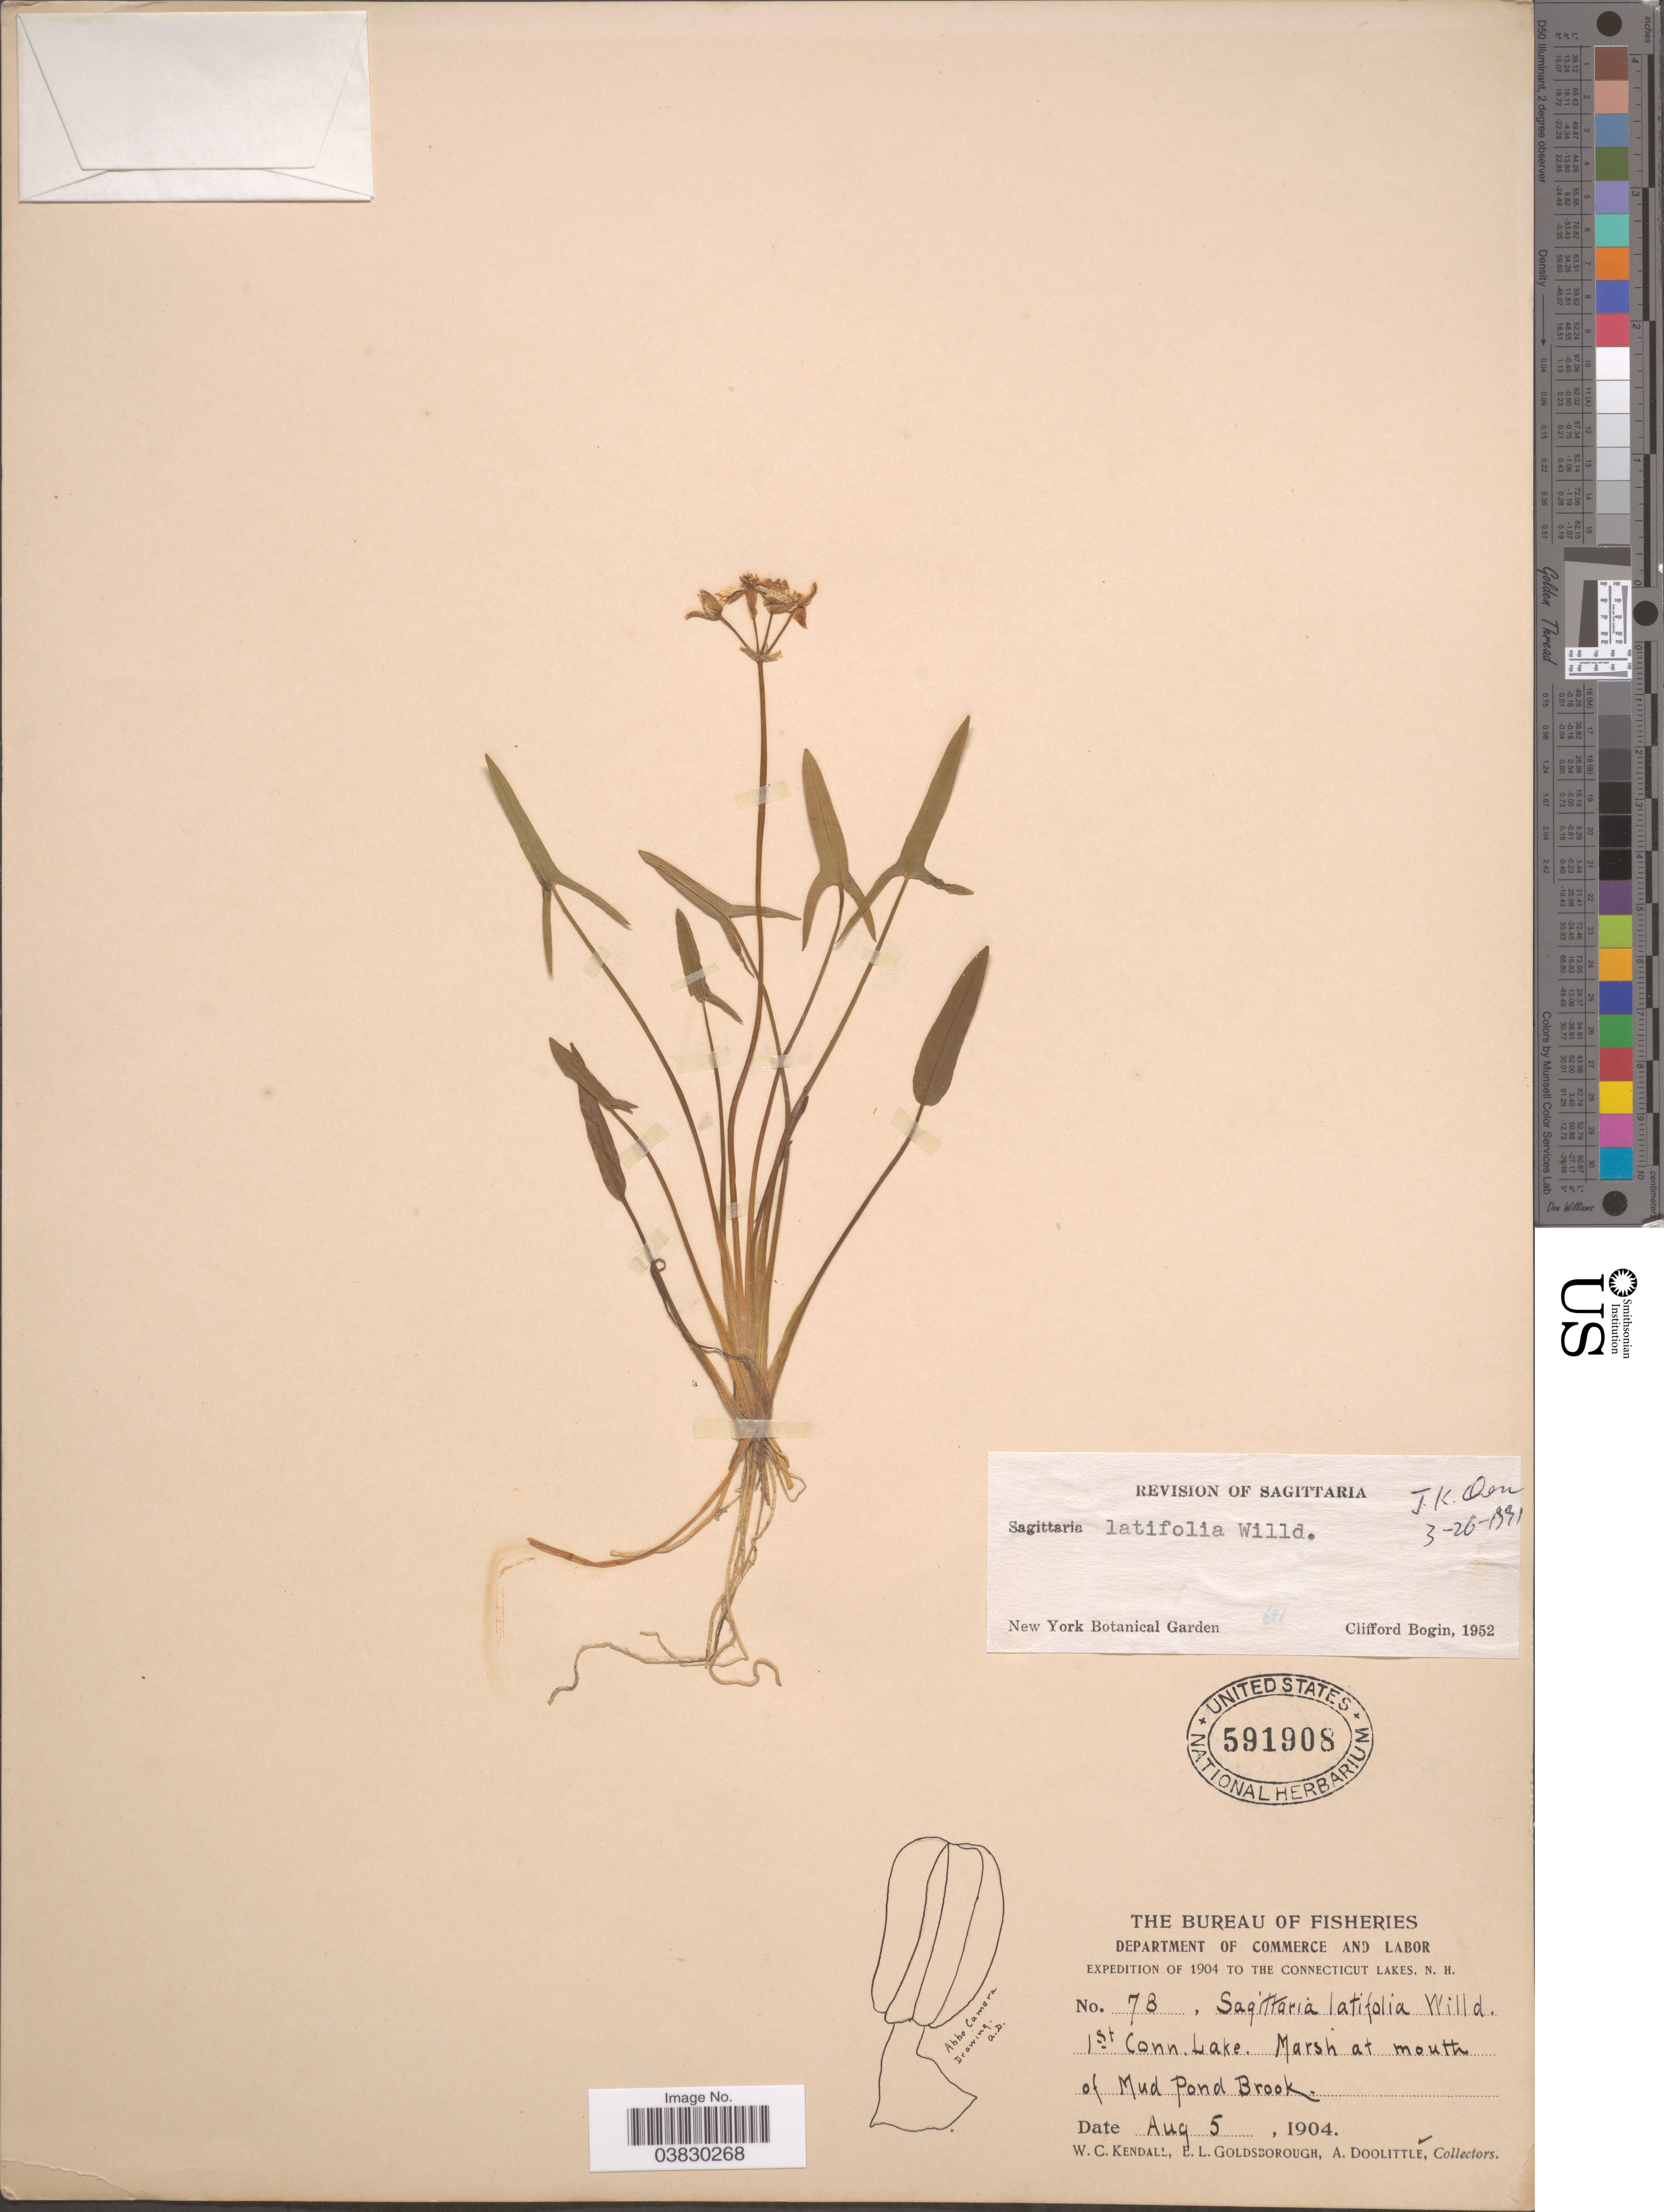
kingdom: Plantae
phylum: Tracheophyta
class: Liliopsida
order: Alismatales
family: Alismataceae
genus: Sagittaria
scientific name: Sagittaria latifolia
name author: Willd.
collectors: W. Kendall, E. Goldsborough & A. Doolittle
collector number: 78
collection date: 1904-08-05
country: United States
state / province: New Hampshire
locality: The Connecticut Lakes. 1st Conn. Lake. Marsh at mouth of Mud Pond Brook.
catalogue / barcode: US 591908